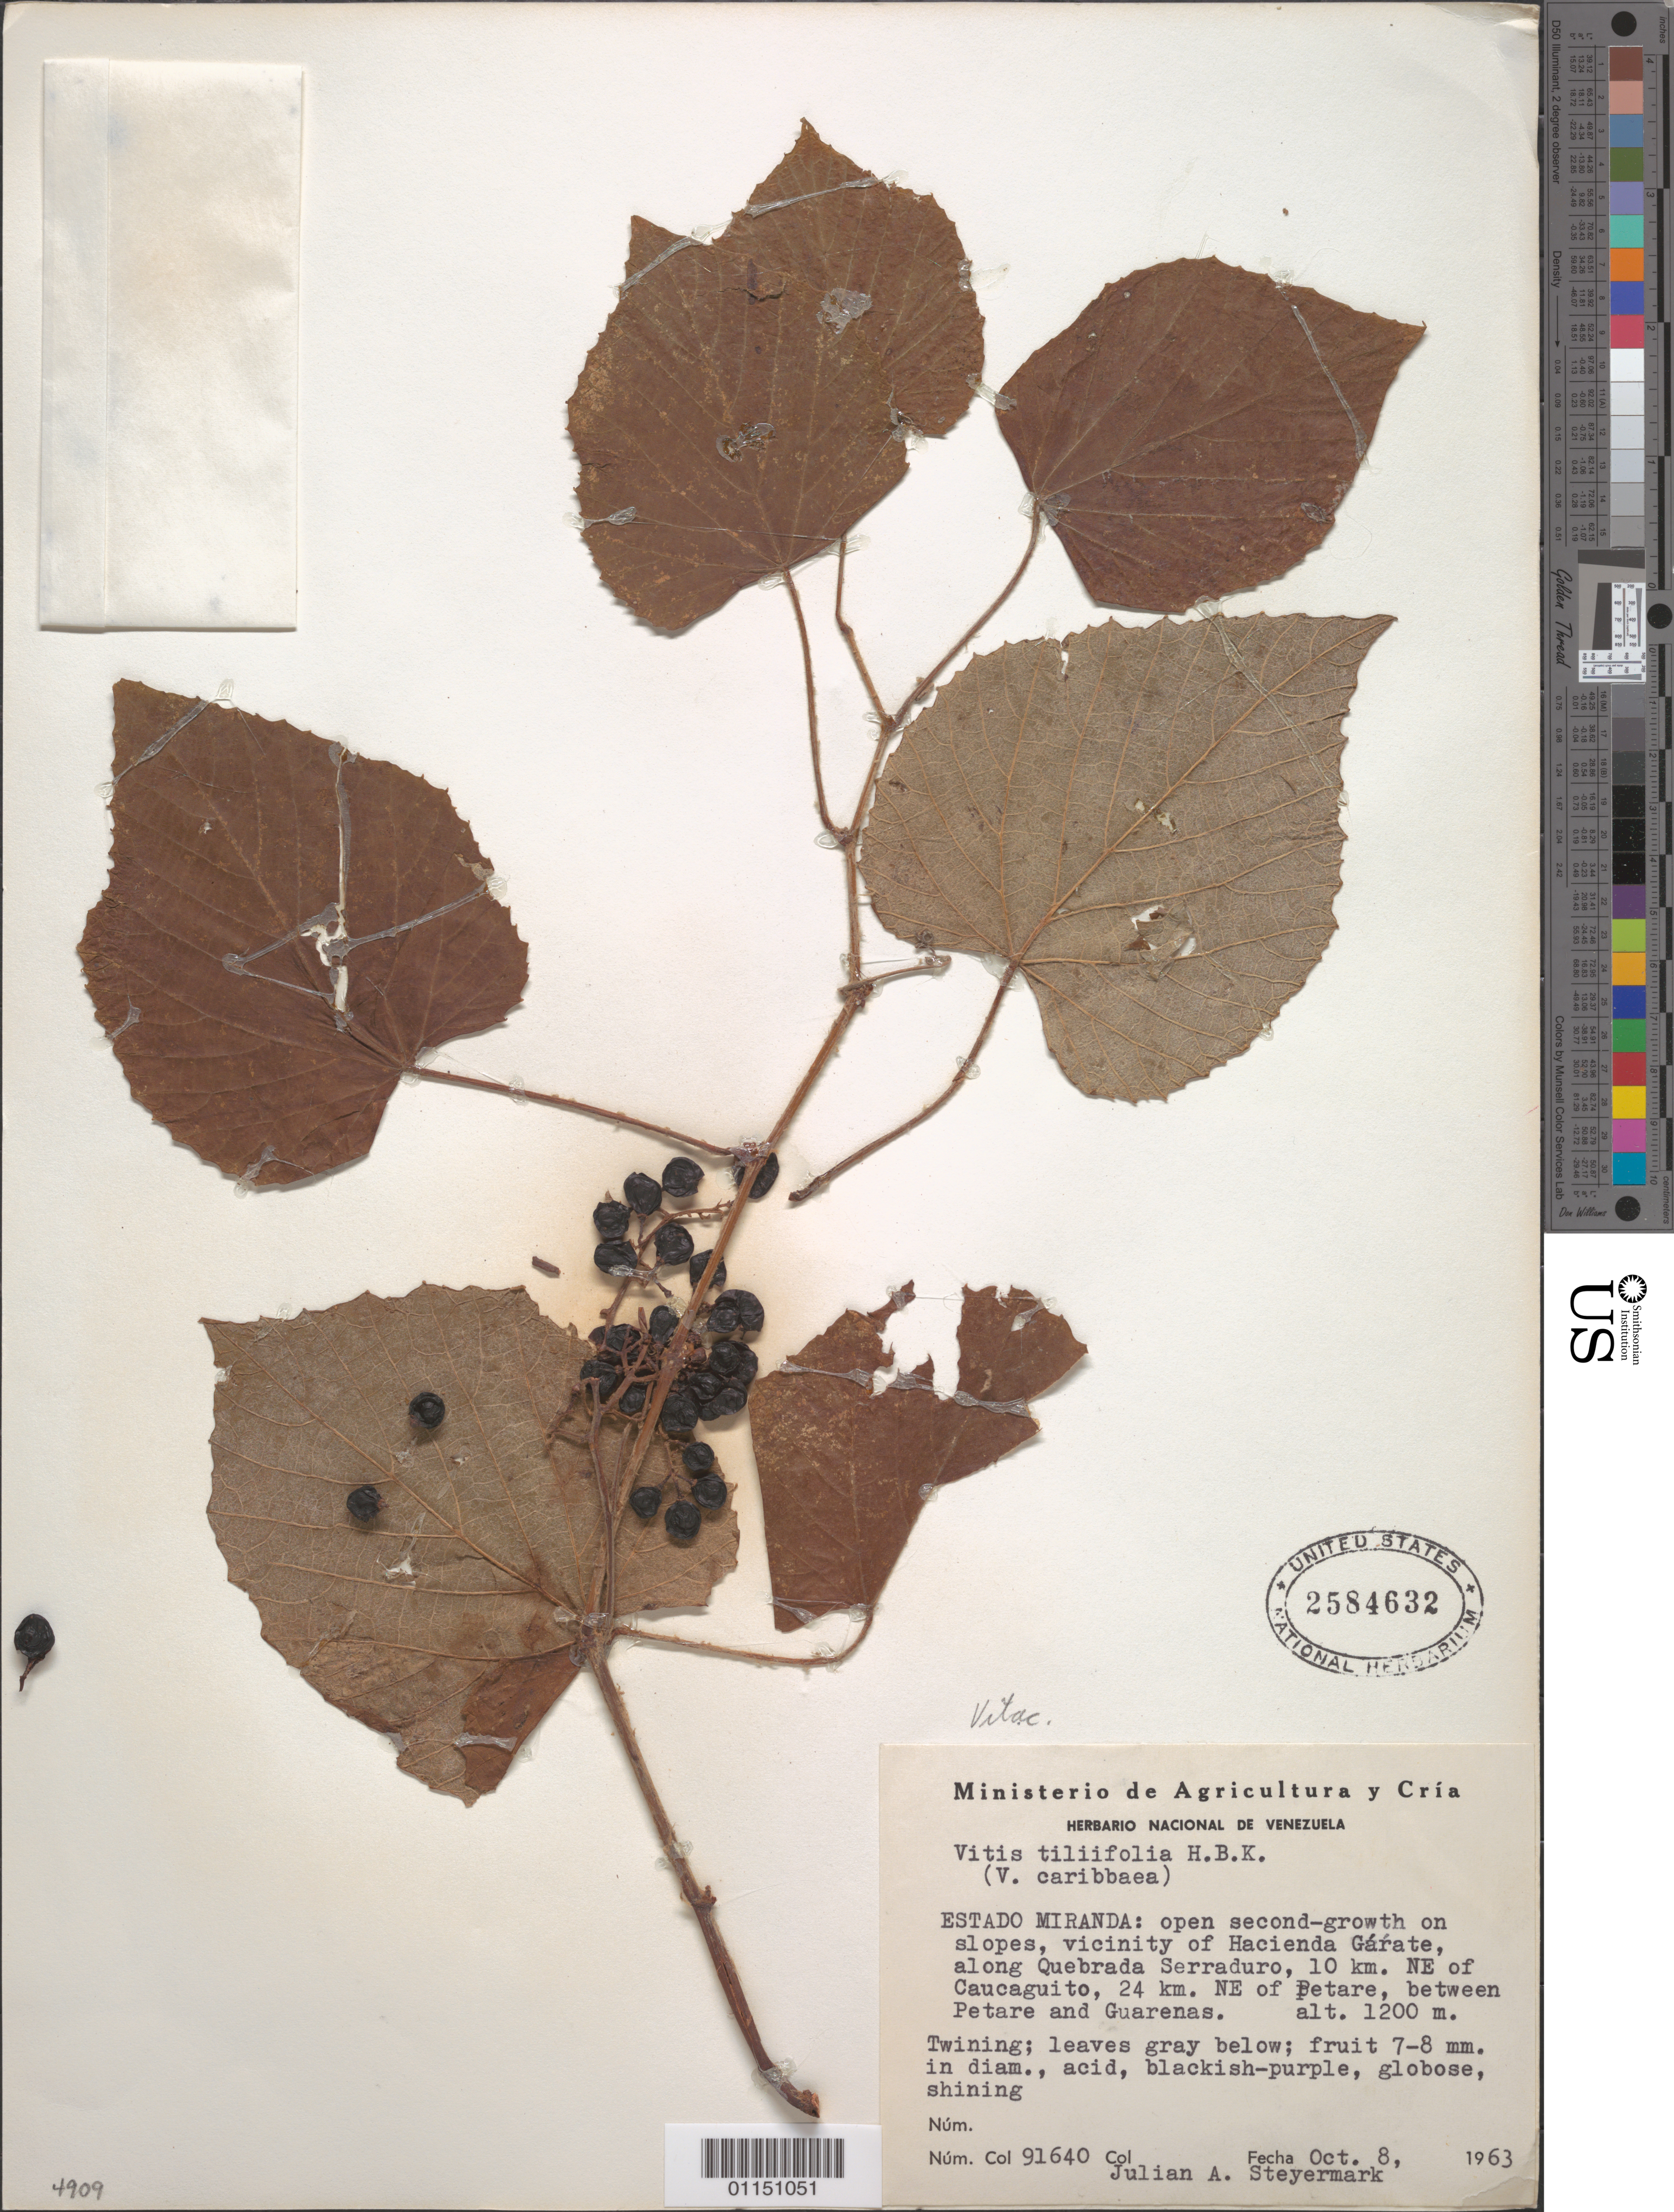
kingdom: Plantae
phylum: Tracheophyta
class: Magnoliopsida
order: Vitales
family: Vitaceae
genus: Vitis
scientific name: Vitis tiliaefolia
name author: Willd.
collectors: J. Steyermark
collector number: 91640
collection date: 1963-10-08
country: Venezuela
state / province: Miranda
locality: Vicinity of Hacienda Garate, along Quebrada Serraduro, 10 km NE of Caucaguito, 24 km NE of Petare, between Petare and Guarenas.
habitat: Open second-growth on slopes. Twining.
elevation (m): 1200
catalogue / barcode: US 2584632